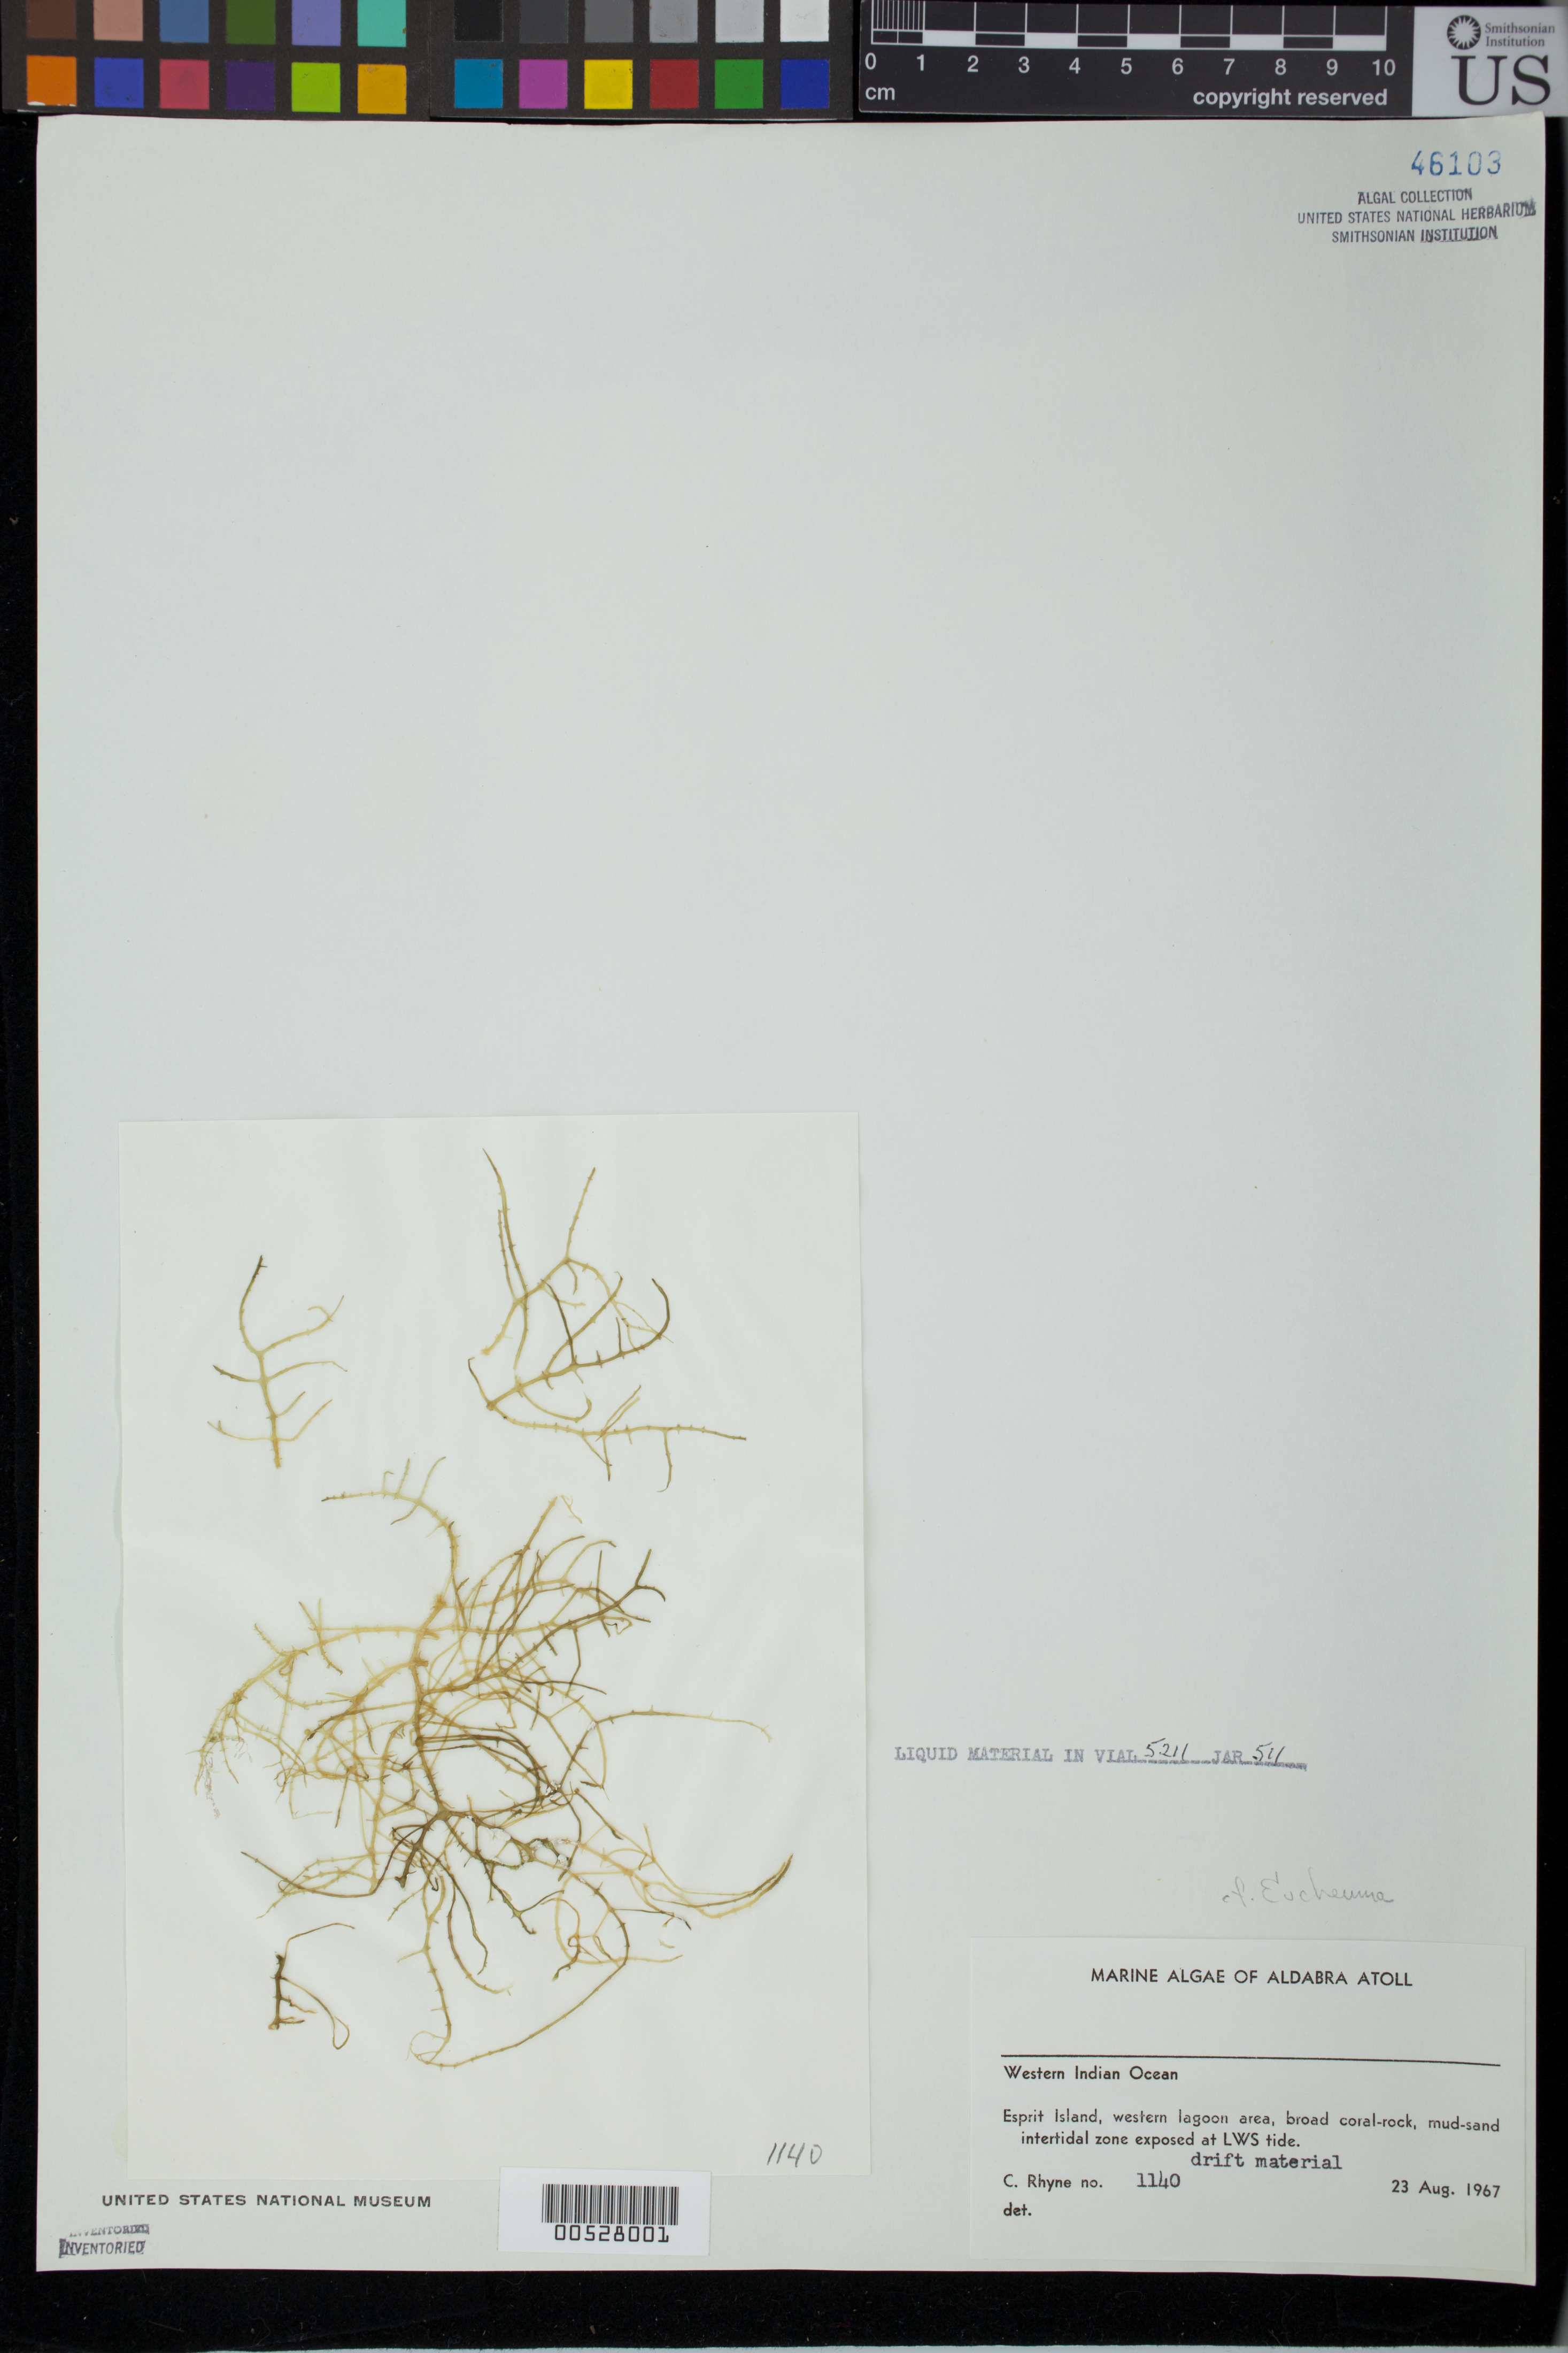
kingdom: Plantae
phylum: Rhodophyta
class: Florideophyceae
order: Gigartinales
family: Solieriaceae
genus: Eucheuma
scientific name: Eucheuma sp.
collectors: C. Rhyne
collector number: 1140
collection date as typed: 23 Aug 1967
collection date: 1967-08-23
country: Seychelles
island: Aldabra Atoll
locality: Ile Esprit, Western lagoon area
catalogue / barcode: US 46103